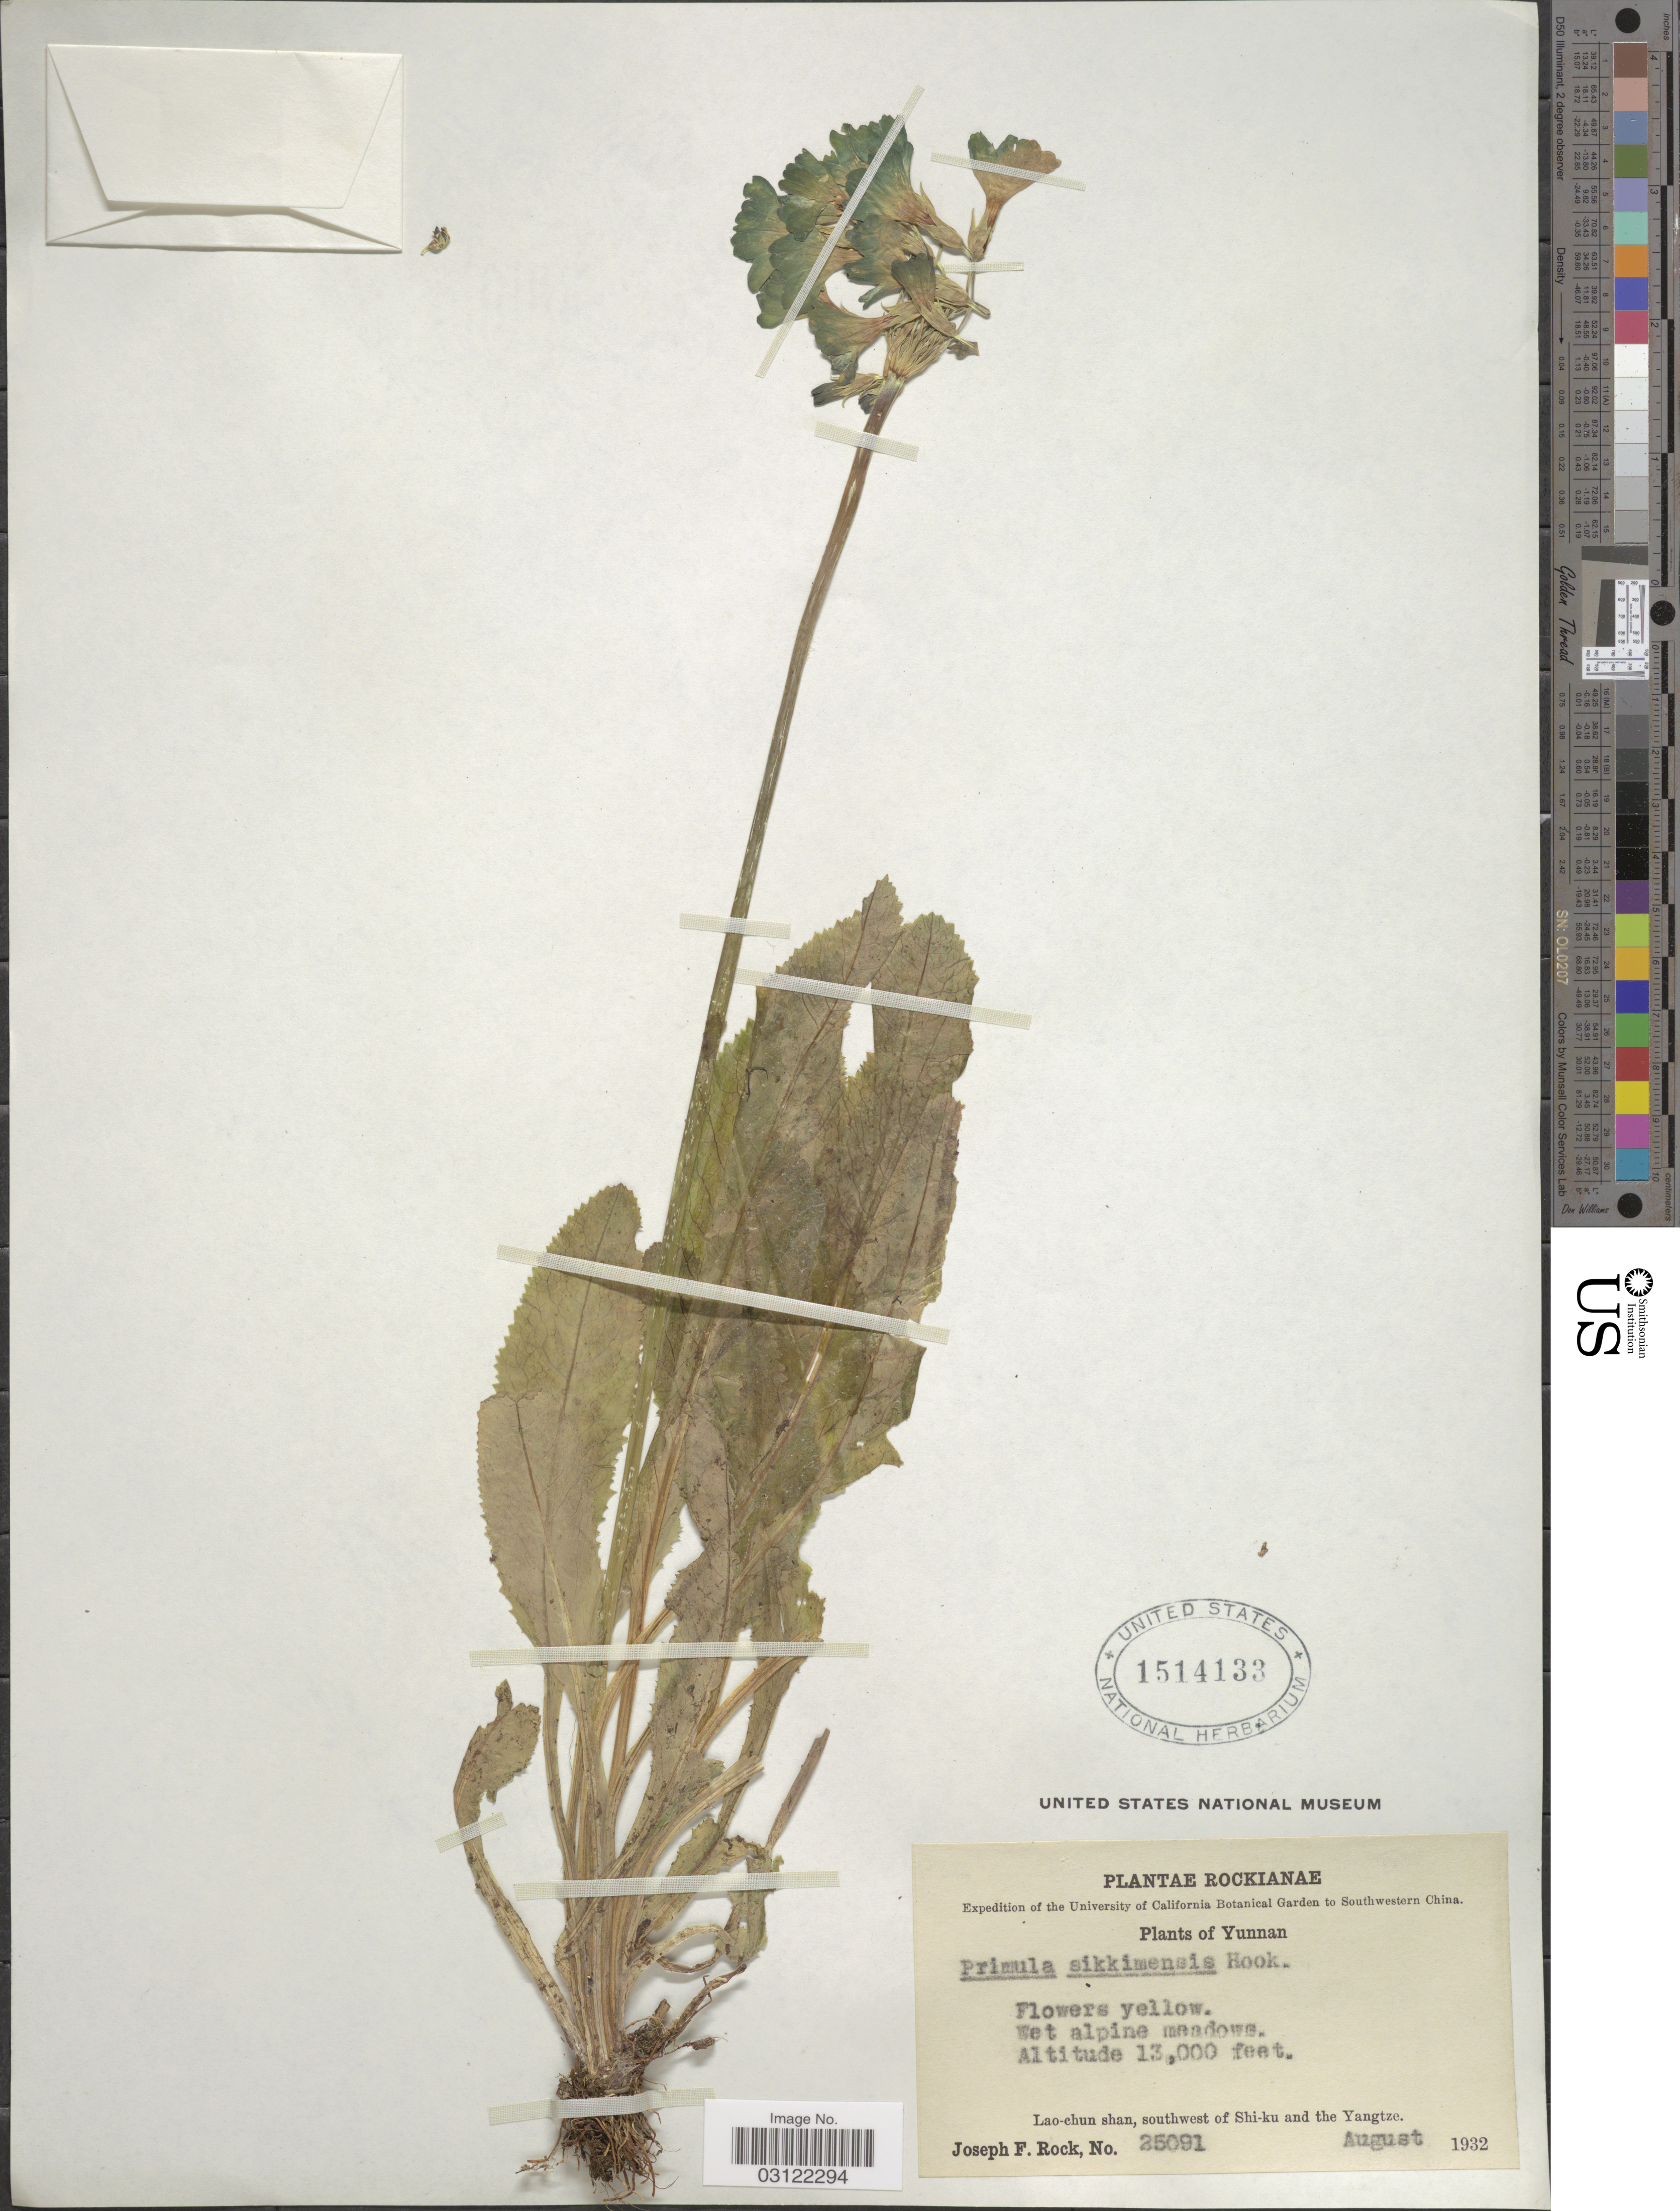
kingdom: Plantae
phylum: Tracheophyta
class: Magnoliopsida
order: Ericales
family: Primulaceae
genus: Primula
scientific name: Primula sikkimensis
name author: Hook.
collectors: J. F. Rock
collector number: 25091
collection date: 1932-08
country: China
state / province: Yunnan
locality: Southwestern China. Lao-chun shan, southwest of Shi-ku and the Yangtze.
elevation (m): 3962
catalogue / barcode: US 1514133